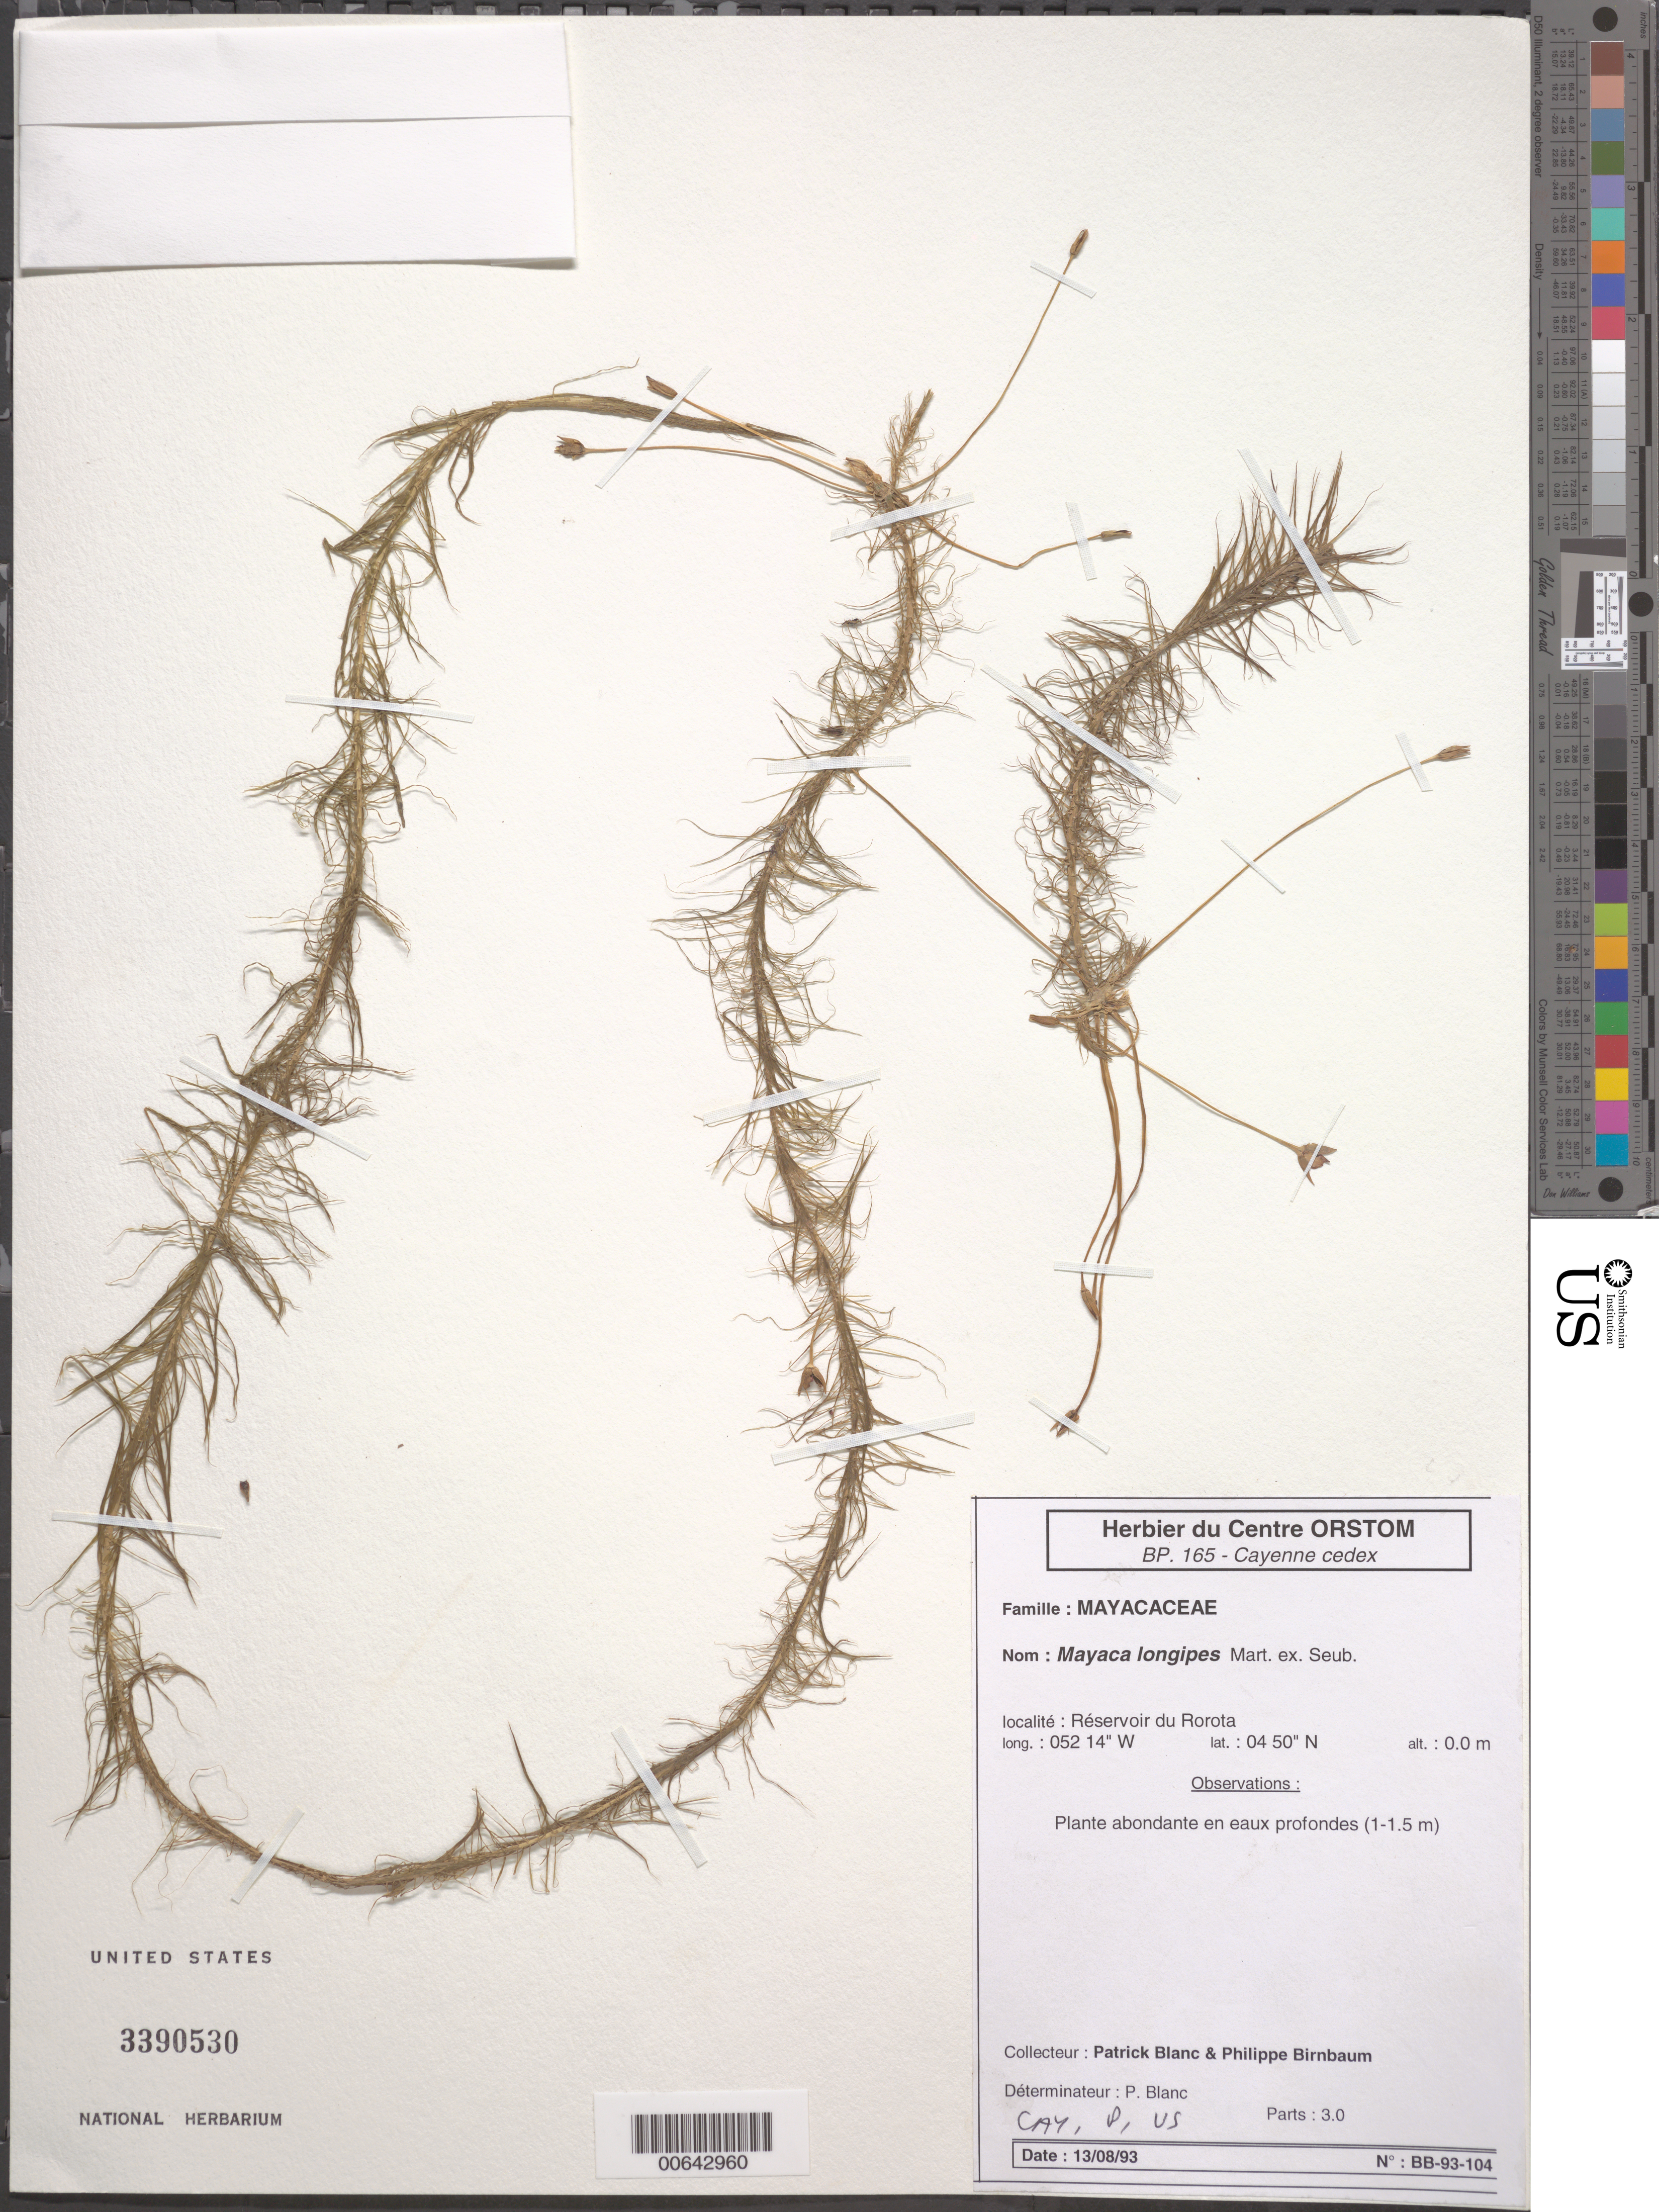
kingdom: Plantae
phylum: Tracheophyta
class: Liliopsida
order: Poales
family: Mayacaceae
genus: Mayaca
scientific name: Mayaca longipes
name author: Mart. ex Seub.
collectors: P. Blanc & P. Birnbaum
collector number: BB-93-104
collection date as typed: Transcribed d/m/y: 13/8/93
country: French Guiana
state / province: Cayenne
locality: Résevoir du Rorota.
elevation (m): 0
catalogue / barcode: US 3390530